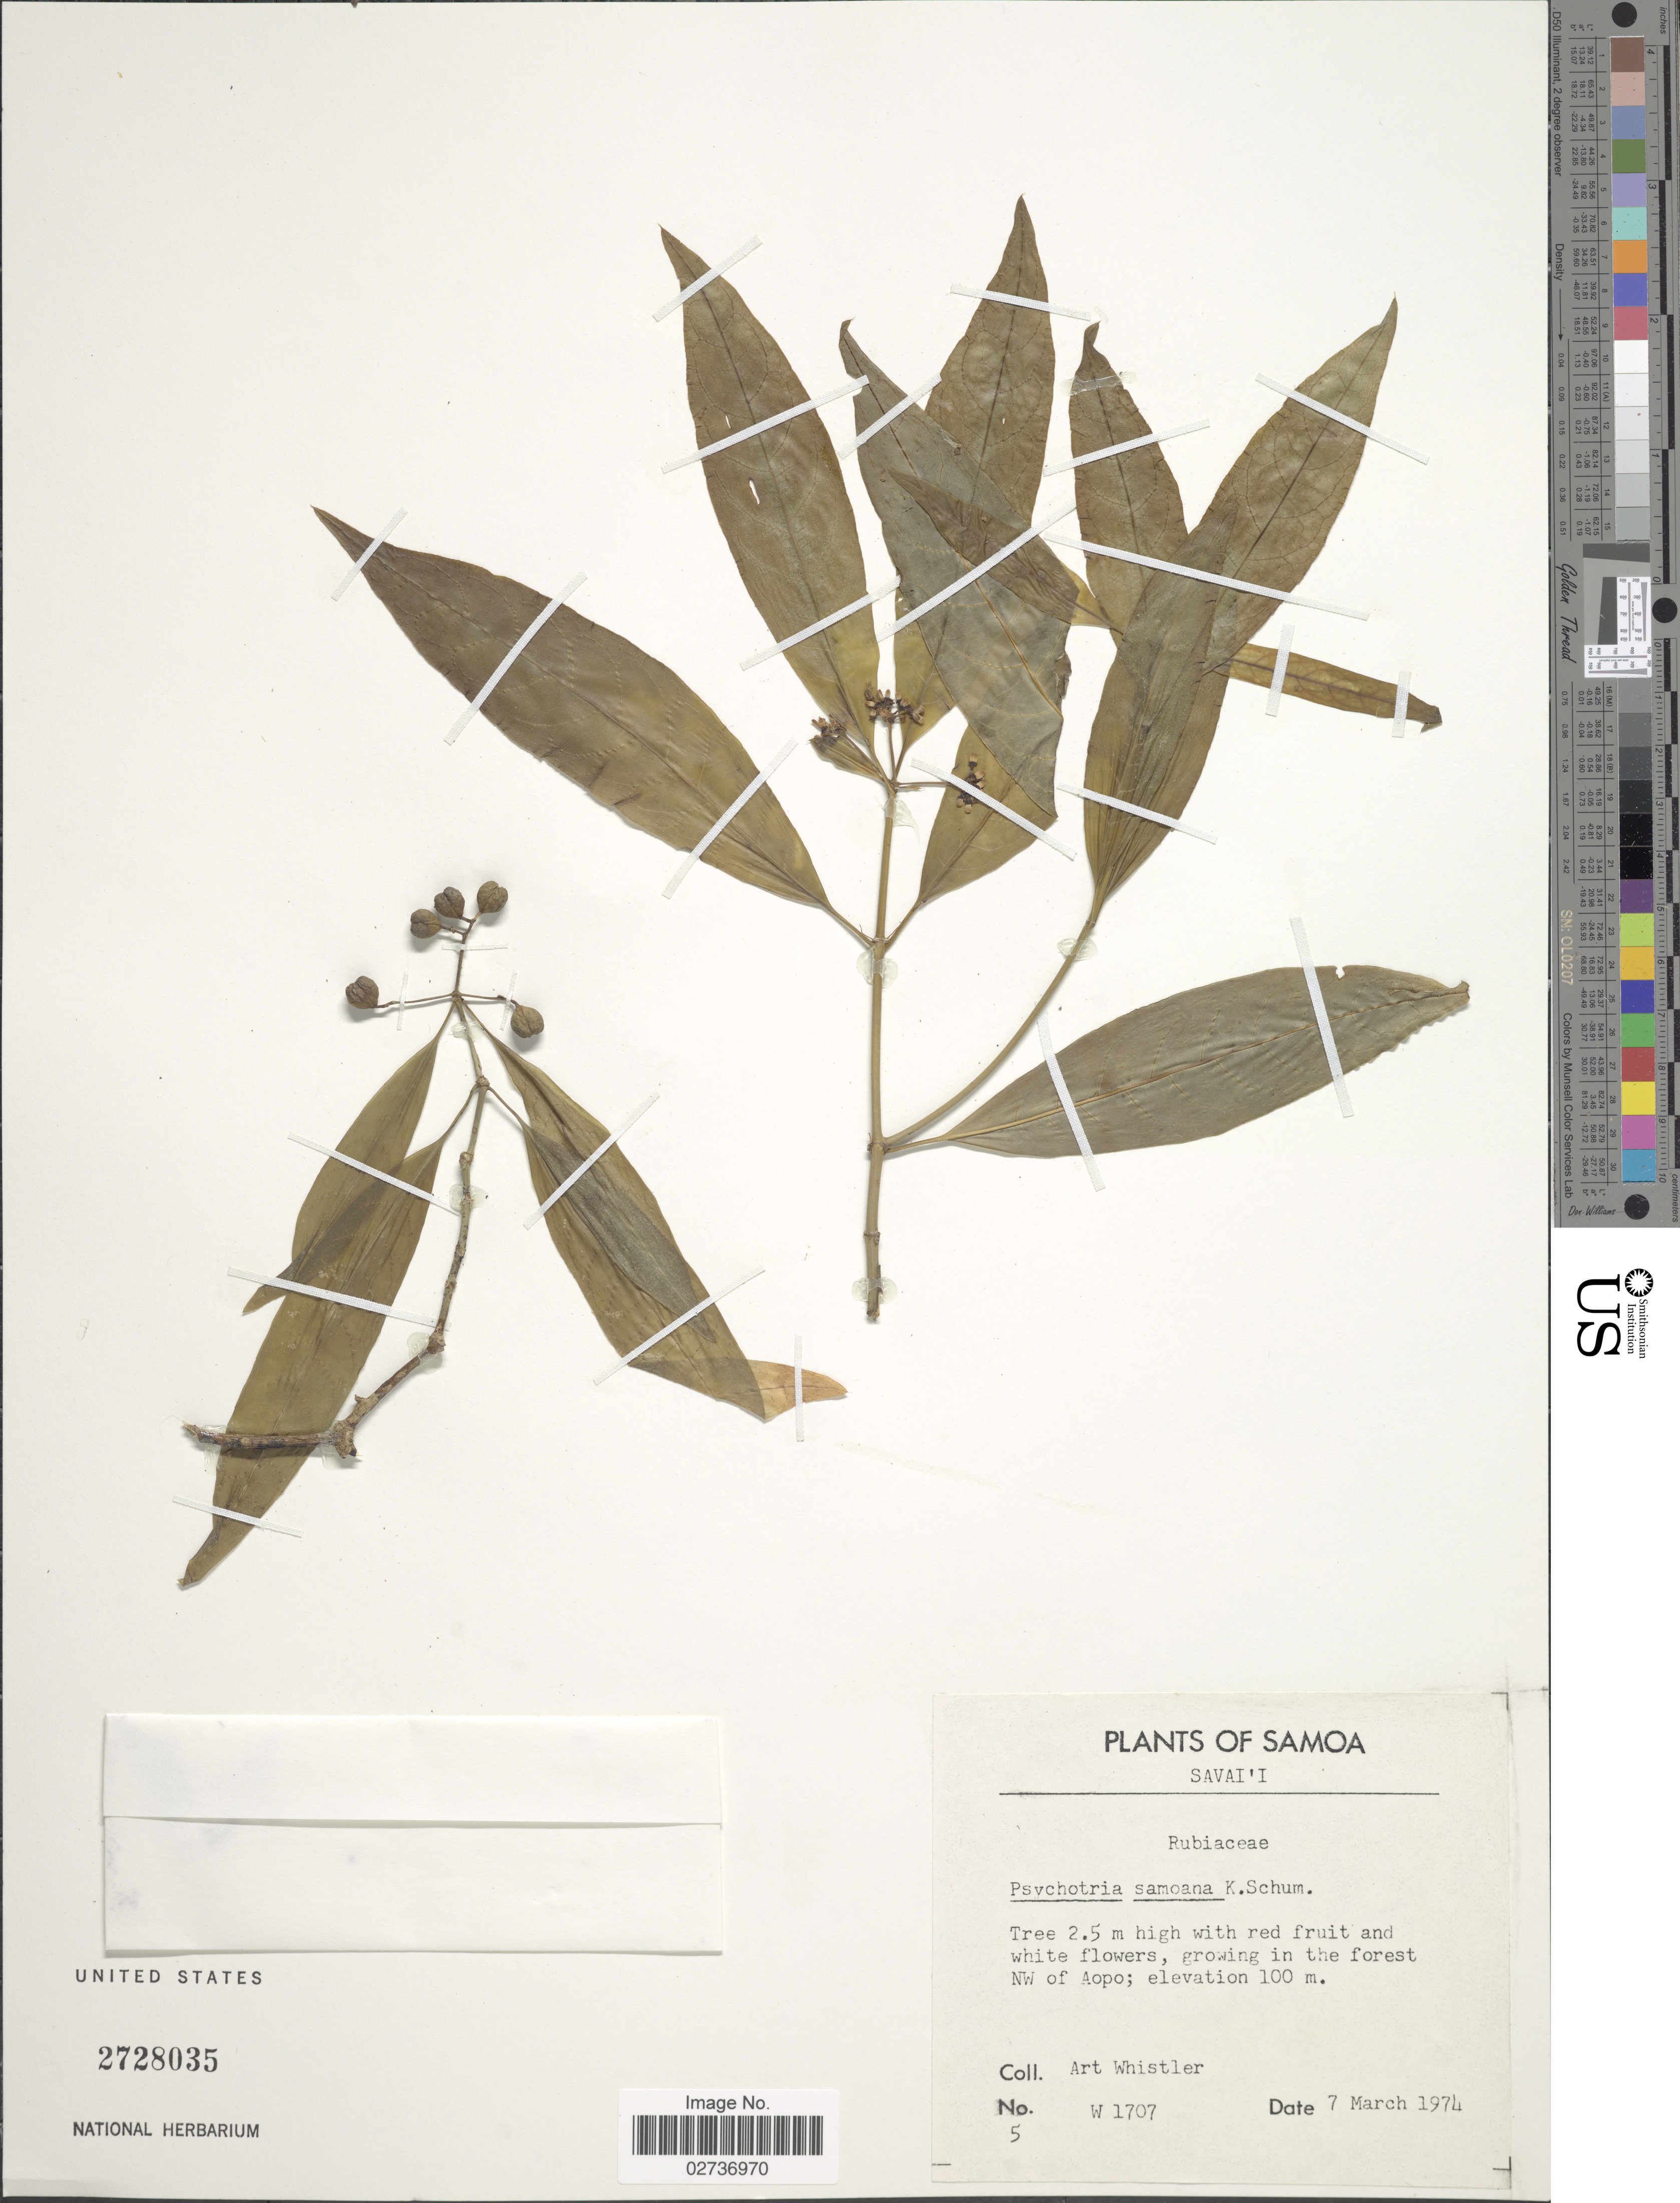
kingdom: Plantae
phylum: Tracheophyta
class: Magnoliopsida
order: Gentianales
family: Rubiaceae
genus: Psychotria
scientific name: Psychotria samoana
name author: K. Schum.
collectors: A. Whistler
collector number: W 1707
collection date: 1974-03-07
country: Samoa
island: Savai'i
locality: Samoa. Savai'i. Growing in the forest NW of Aopo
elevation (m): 100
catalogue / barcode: US 2728035